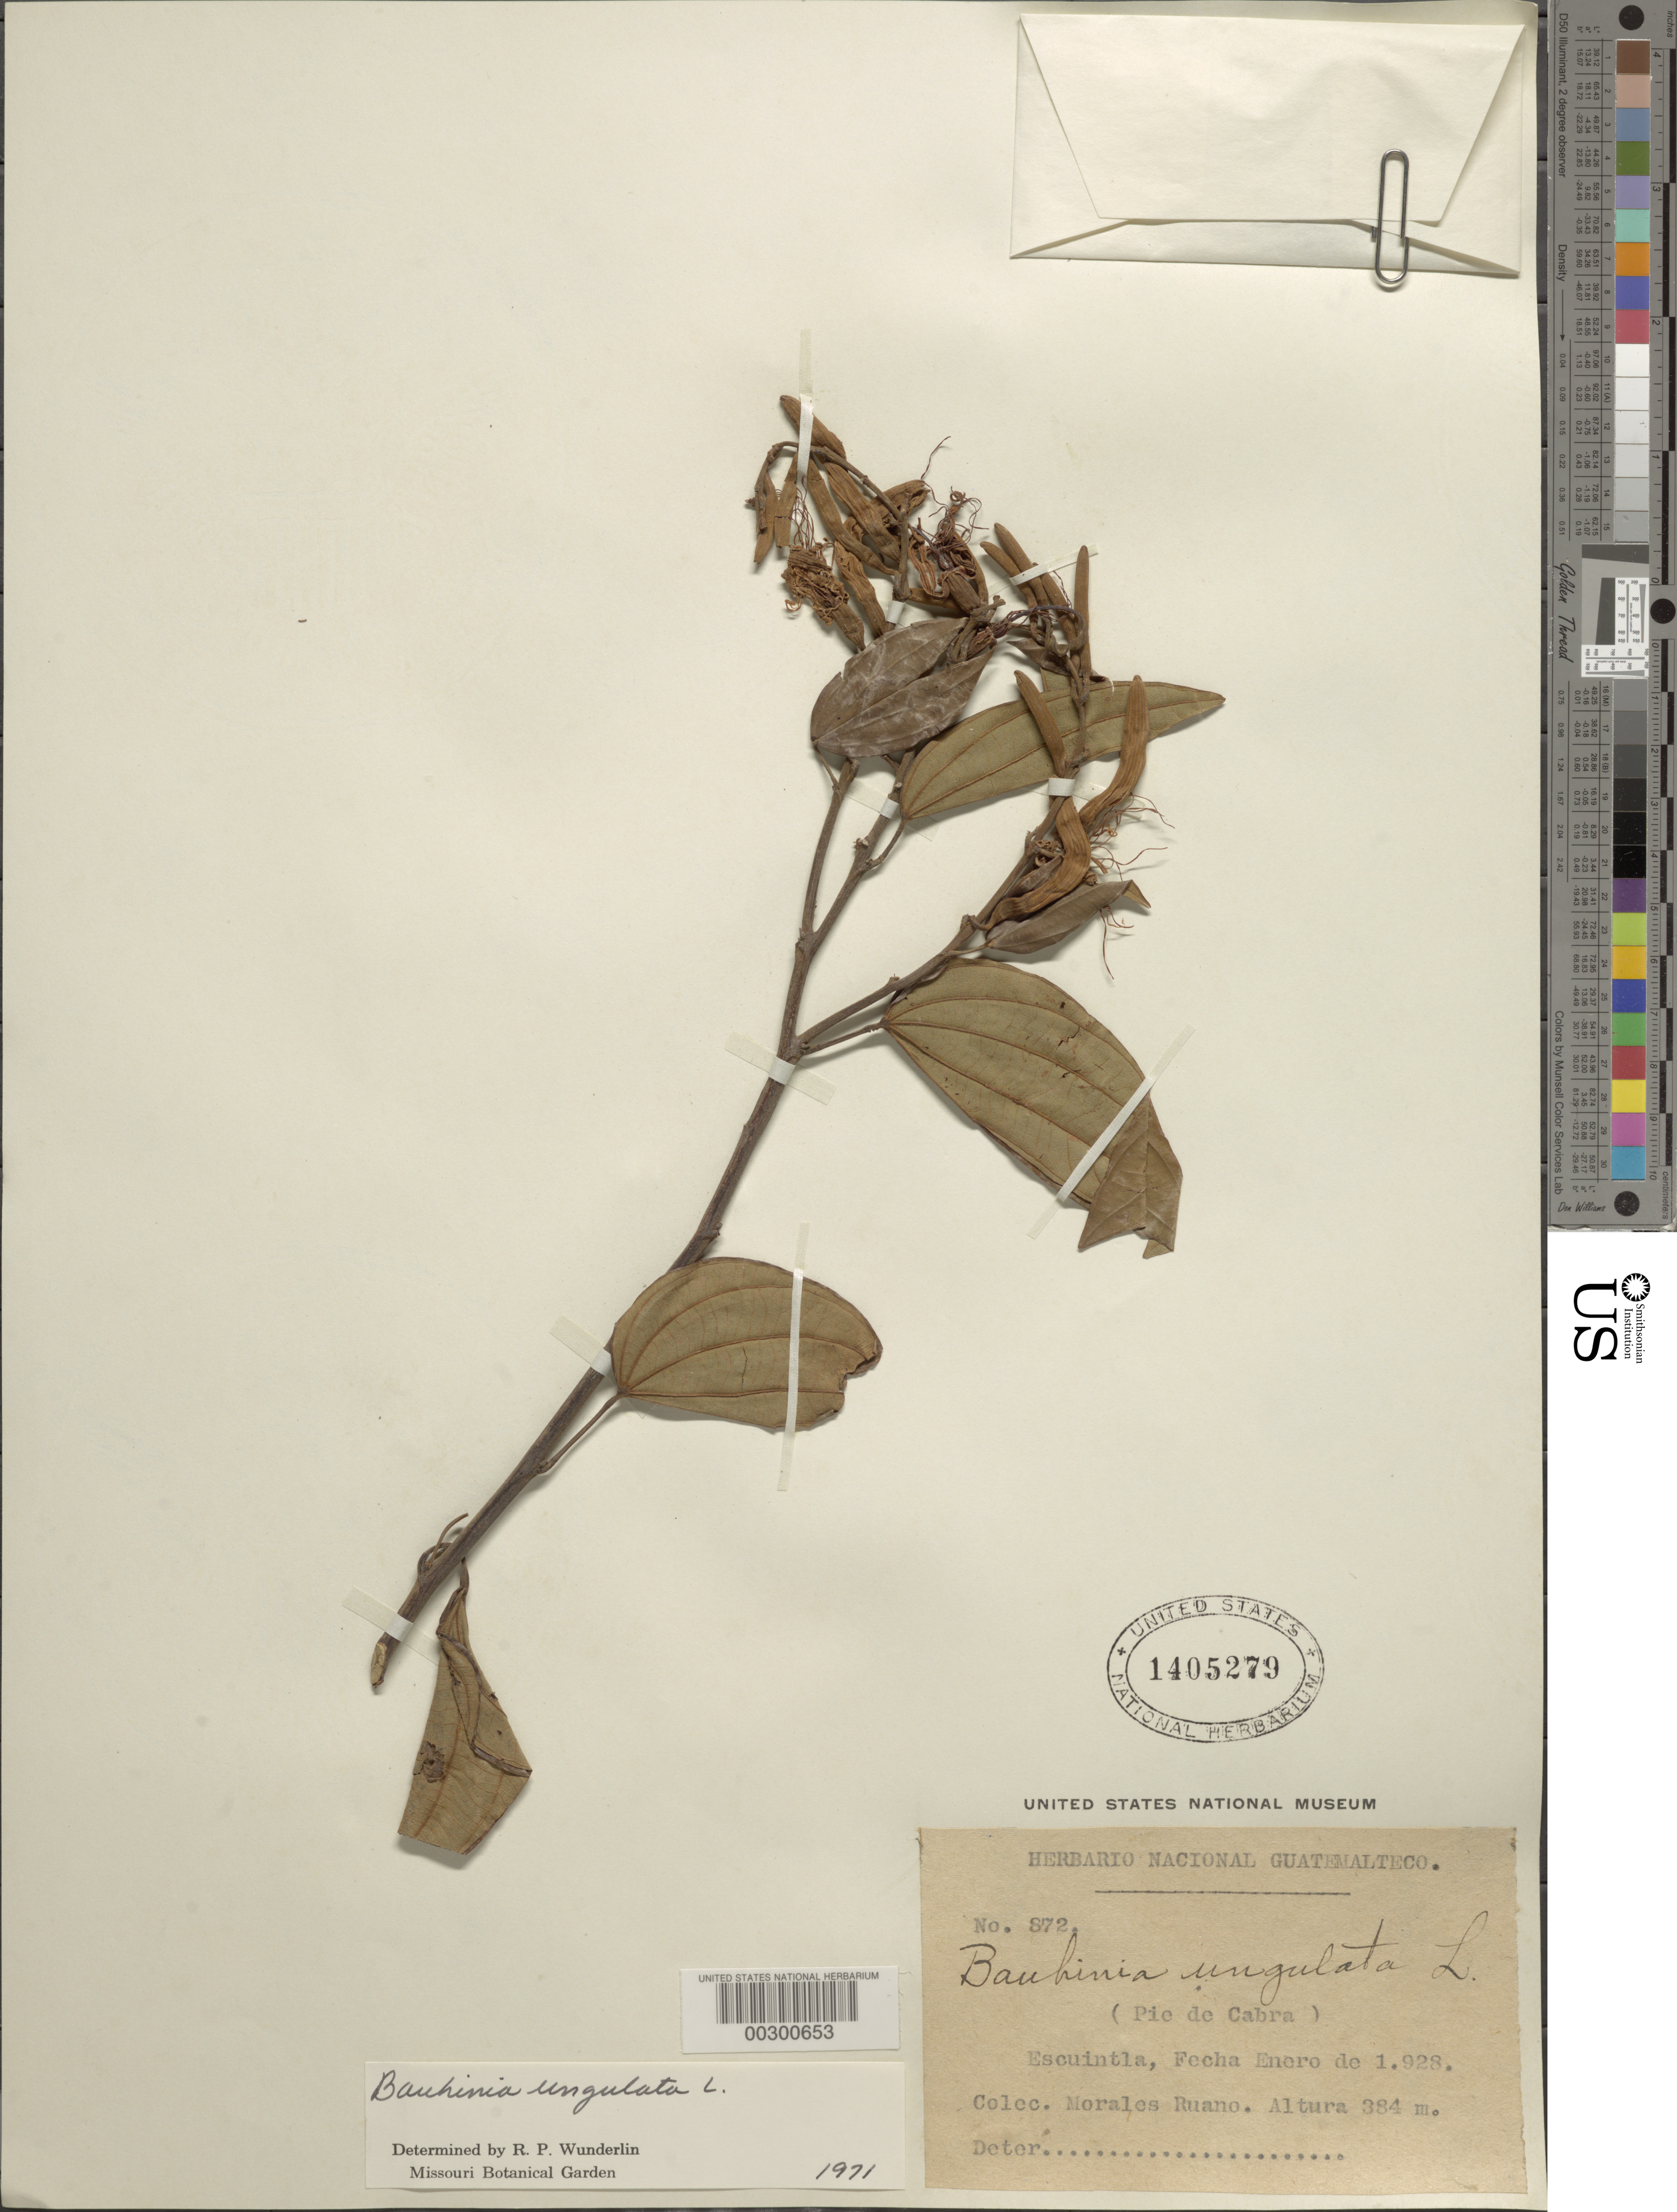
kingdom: Plantae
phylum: Tracheophyta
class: Magnoliopsida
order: Fabales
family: Fabaceae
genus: Bauhinia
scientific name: Bauhinia ungulata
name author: L.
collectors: M. Ruano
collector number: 872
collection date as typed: Jan 1928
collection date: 1928-01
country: Guatemala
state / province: Escuintla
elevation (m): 384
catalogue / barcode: US 1405279